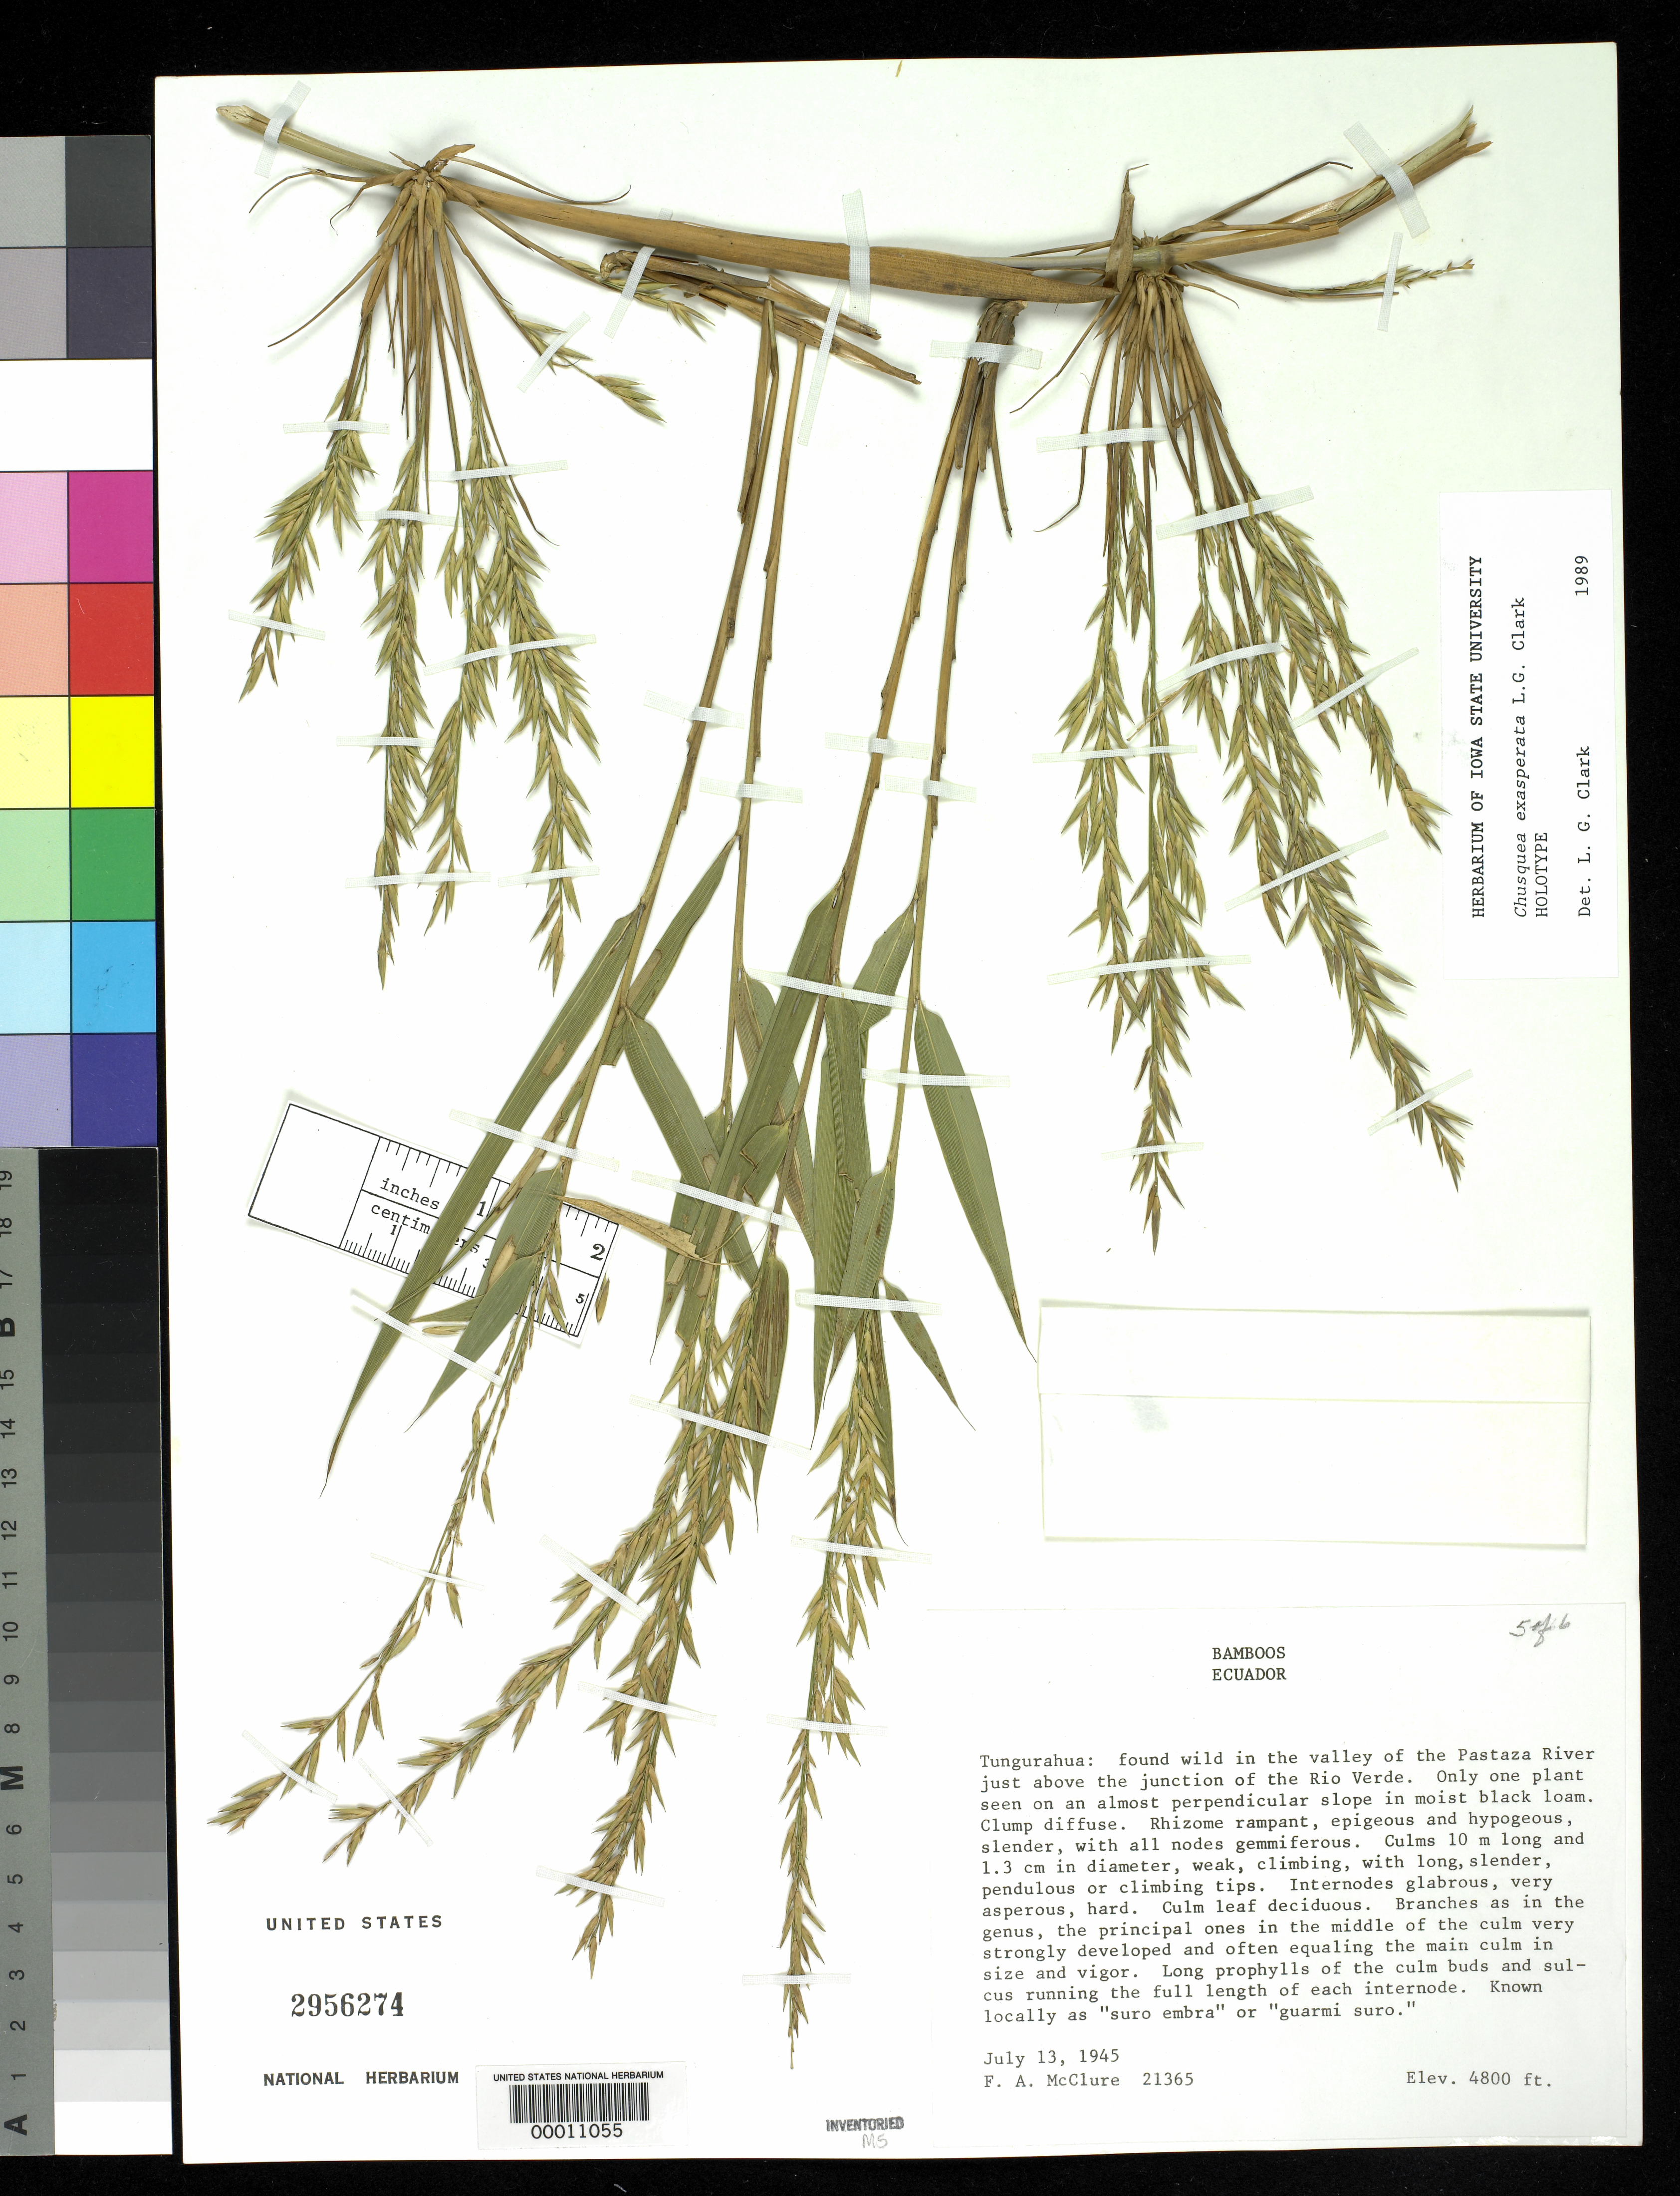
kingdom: Plantae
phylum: Tracheophyta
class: Liliopsida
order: Poales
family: Poaceae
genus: Chusquea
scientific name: Chusquea exasperata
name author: L.G. Clark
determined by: Clark, Lynn G., (ISC), Iowa State University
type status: Holotype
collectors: F. A. McClure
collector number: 21365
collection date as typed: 13 Jul 1945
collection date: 1945-07-13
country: Ecuador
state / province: Tungurahua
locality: Tungurahua: found wild in the valley of the Pastaza River just above the junction of the Rio Verde.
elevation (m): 1463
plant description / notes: Specimen mounted on 6 sheets.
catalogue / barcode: US 2956274